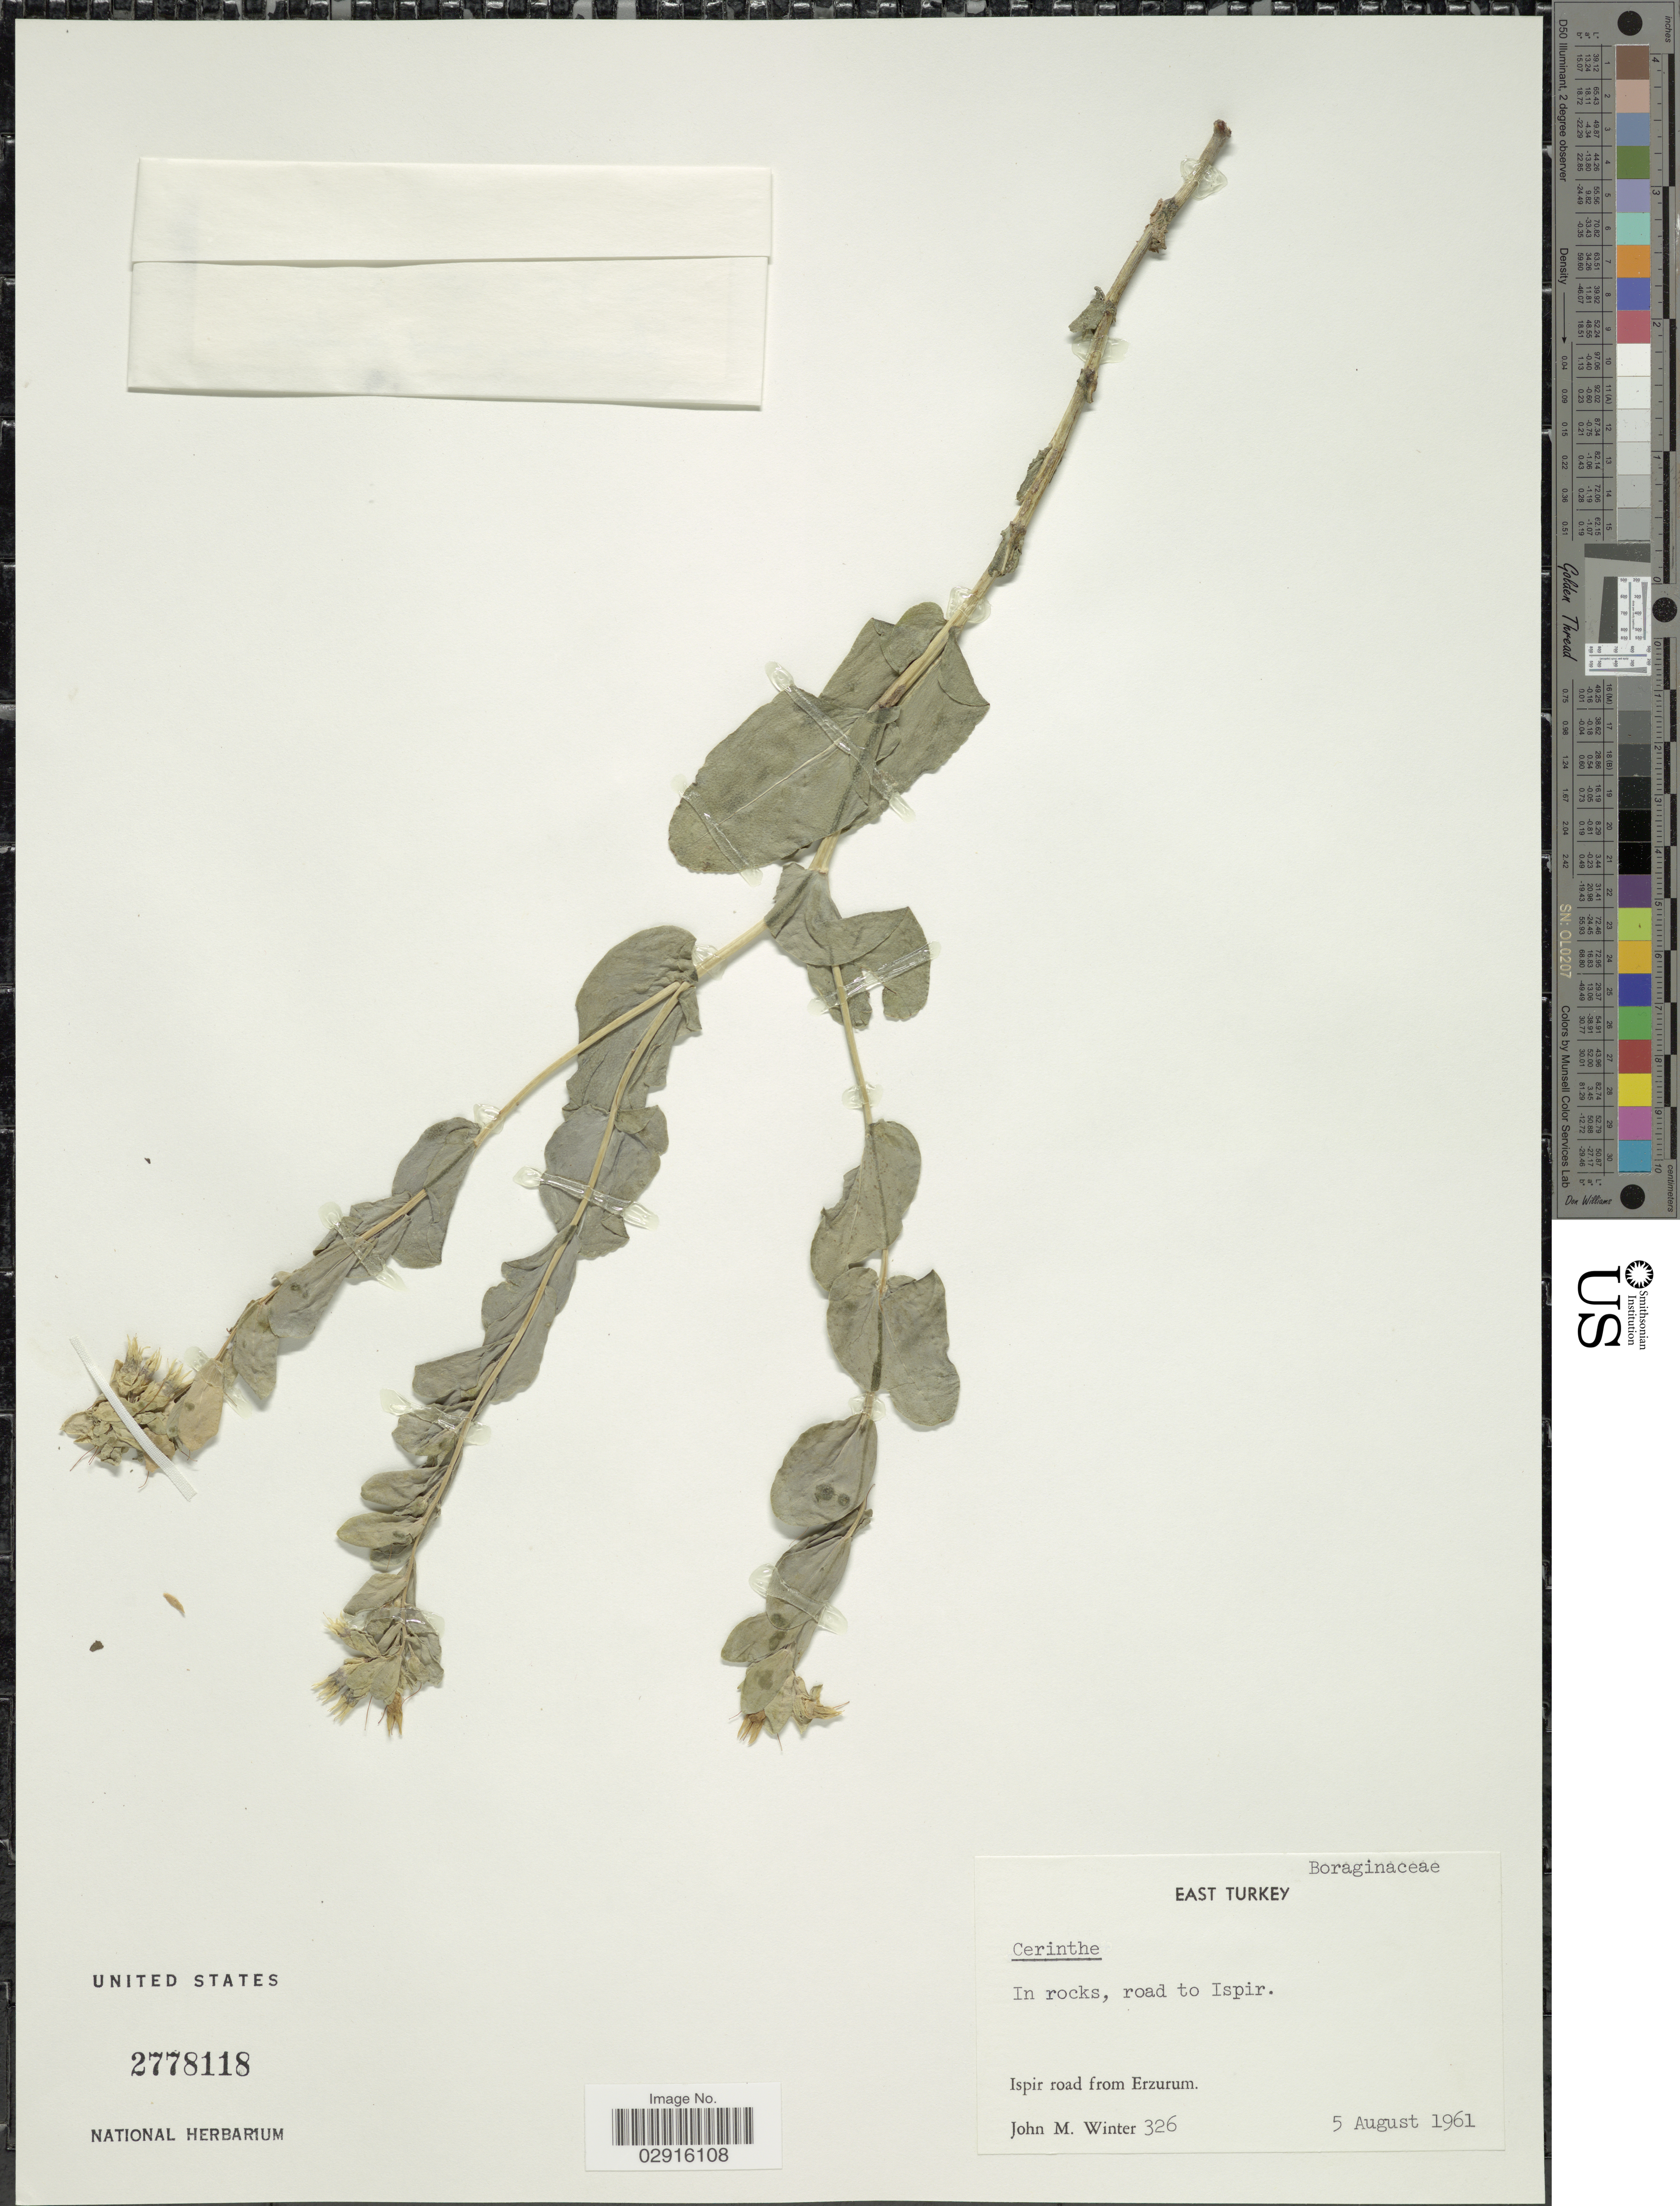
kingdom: Plantae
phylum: Tracheophyta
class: Magnoliopsida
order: Boraginales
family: Boraginaceae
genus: Cerinthe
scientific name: Cerinthe sp.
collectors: J. M. Winter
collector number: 326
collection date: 1961-08-05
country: Turkey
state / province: Erzurum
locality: East Turkey. In rocks, road to Ispir. Ispir road from Erzurum.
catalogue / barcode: US 2778118